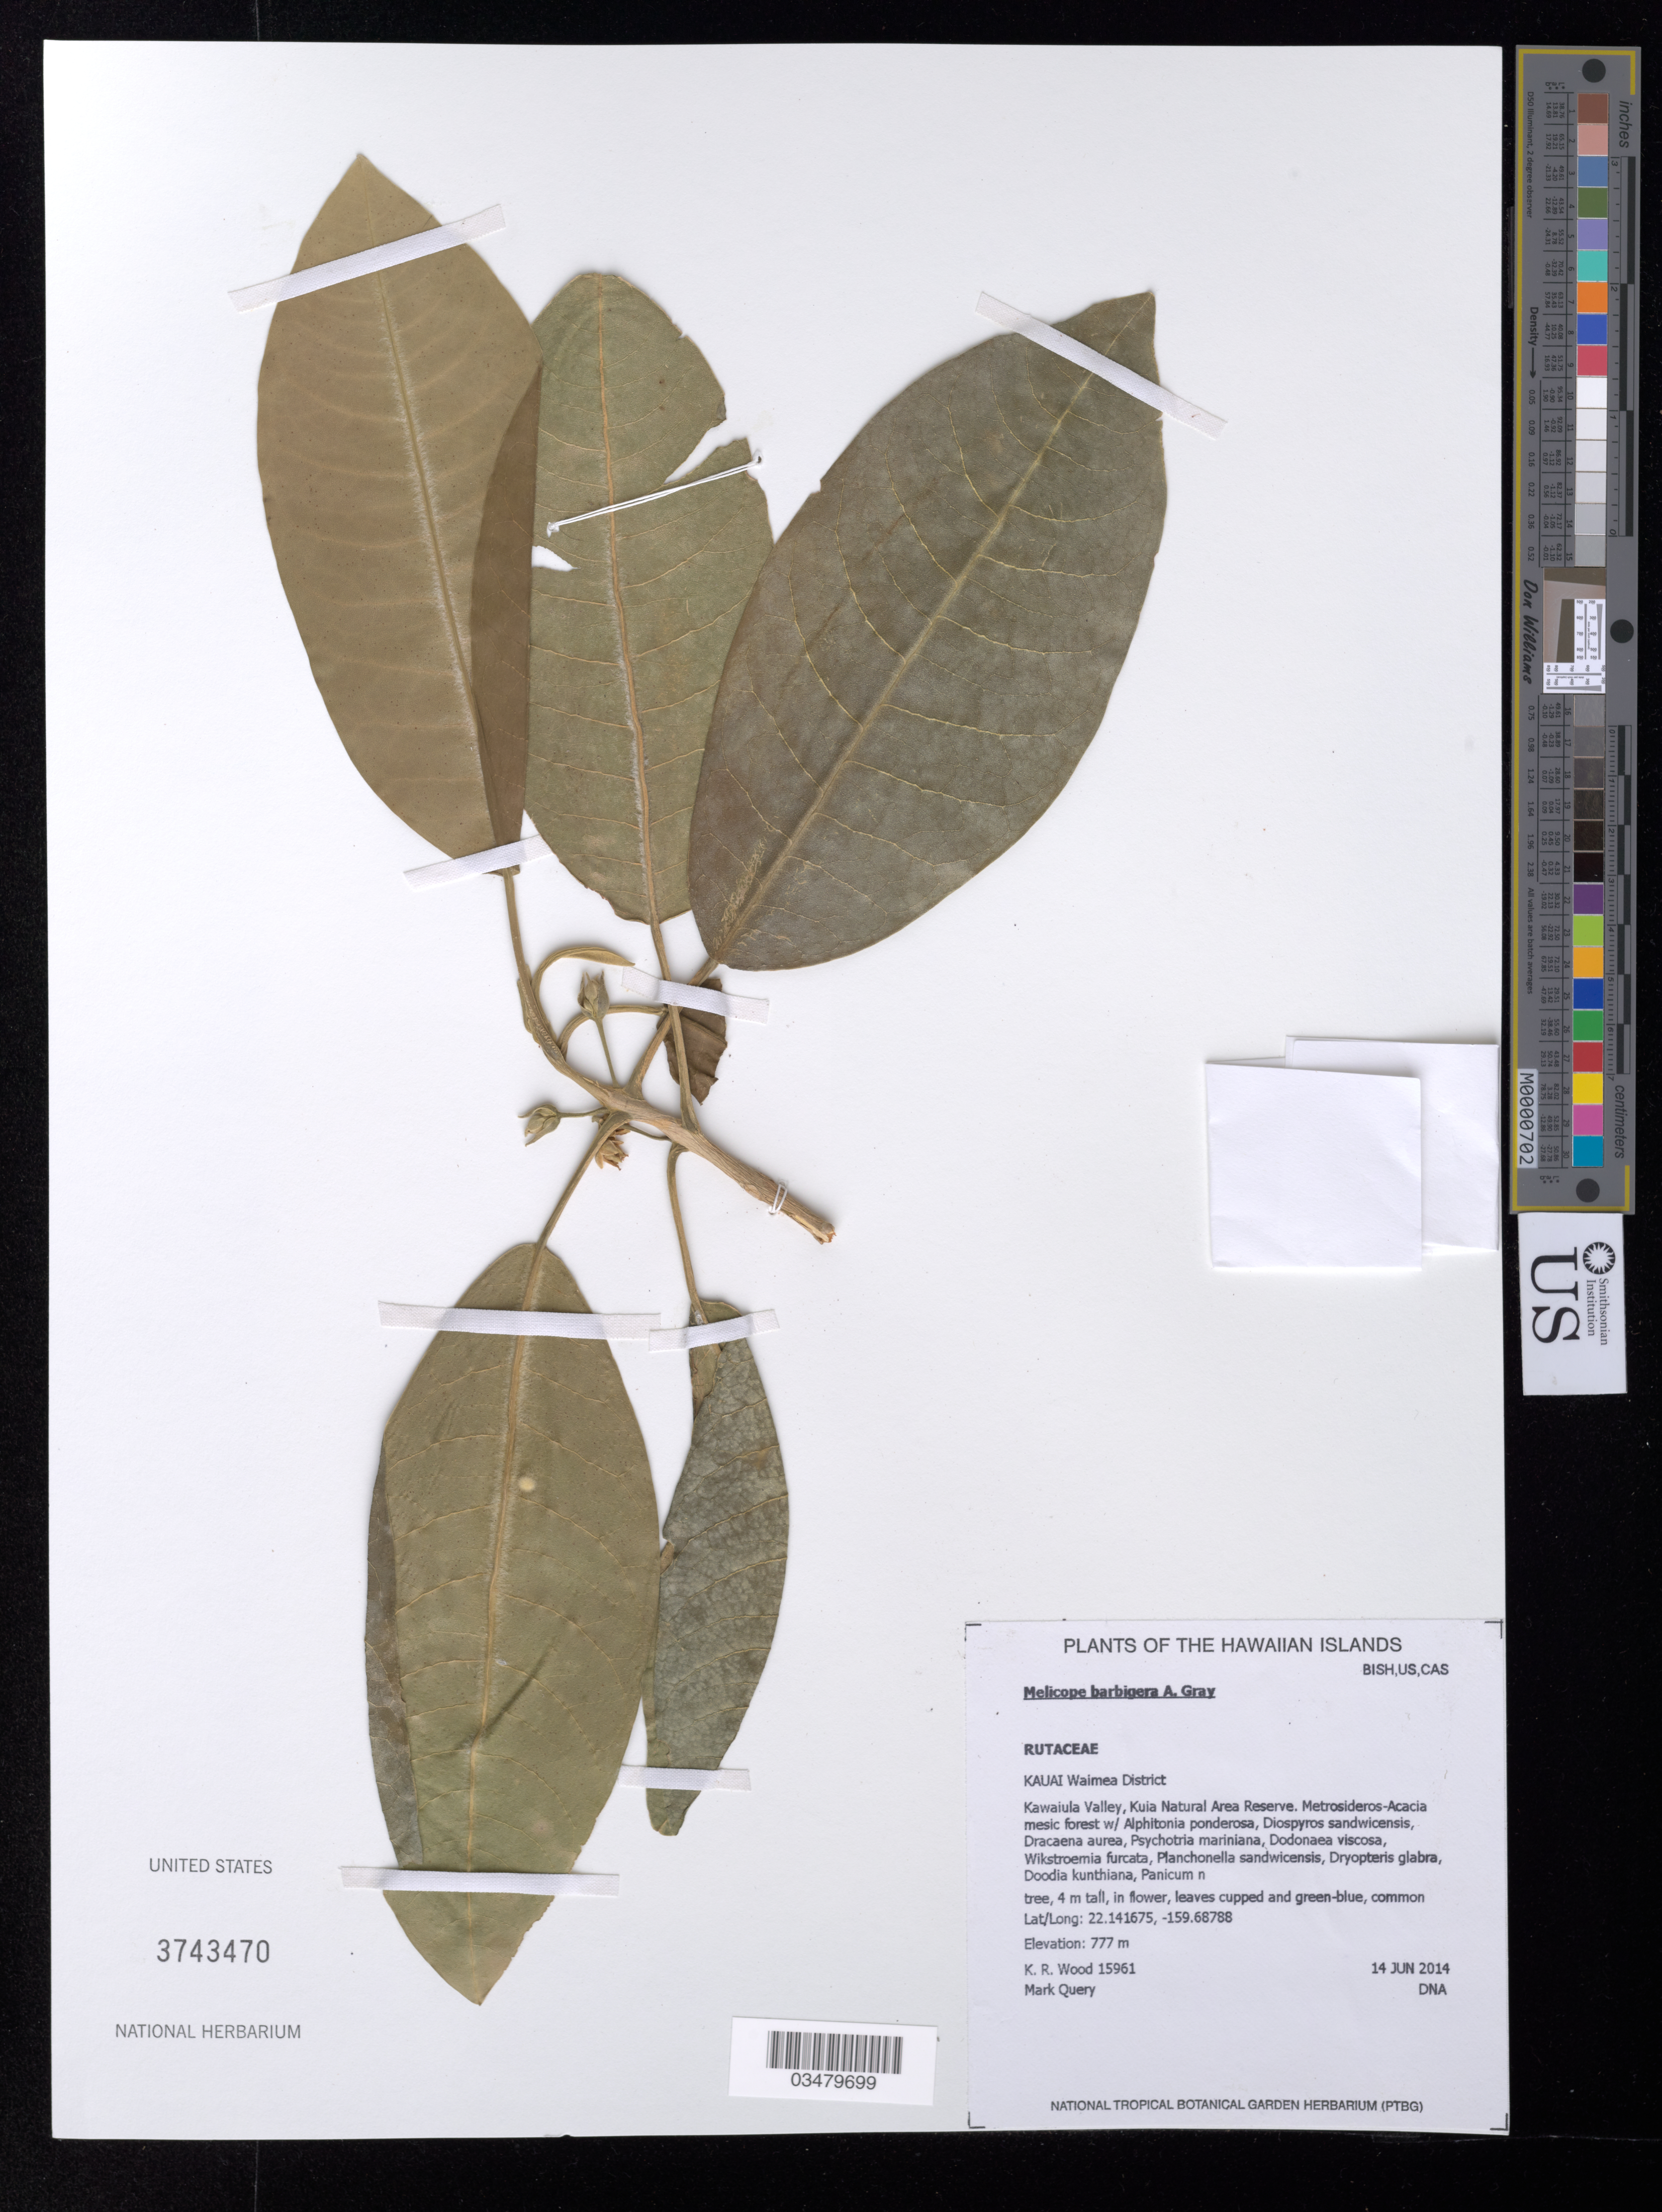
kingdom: Plantae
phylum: Tracheophyta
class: Magnoliopsida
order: Sapindales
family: Rutaceae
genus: Melicope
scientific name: Melicope barbigera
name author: A. Gray in Wilkes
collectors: K. R. Wood & M. Query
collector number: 15961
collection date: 2014-06-14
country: United States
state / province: Hawaii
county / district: Kauai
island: Kaua'i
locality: Waimea District, Kawaiula Valley, Kuia Natural Area Reserve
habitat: Mesic forest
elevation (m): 777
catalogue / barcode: US 3743470